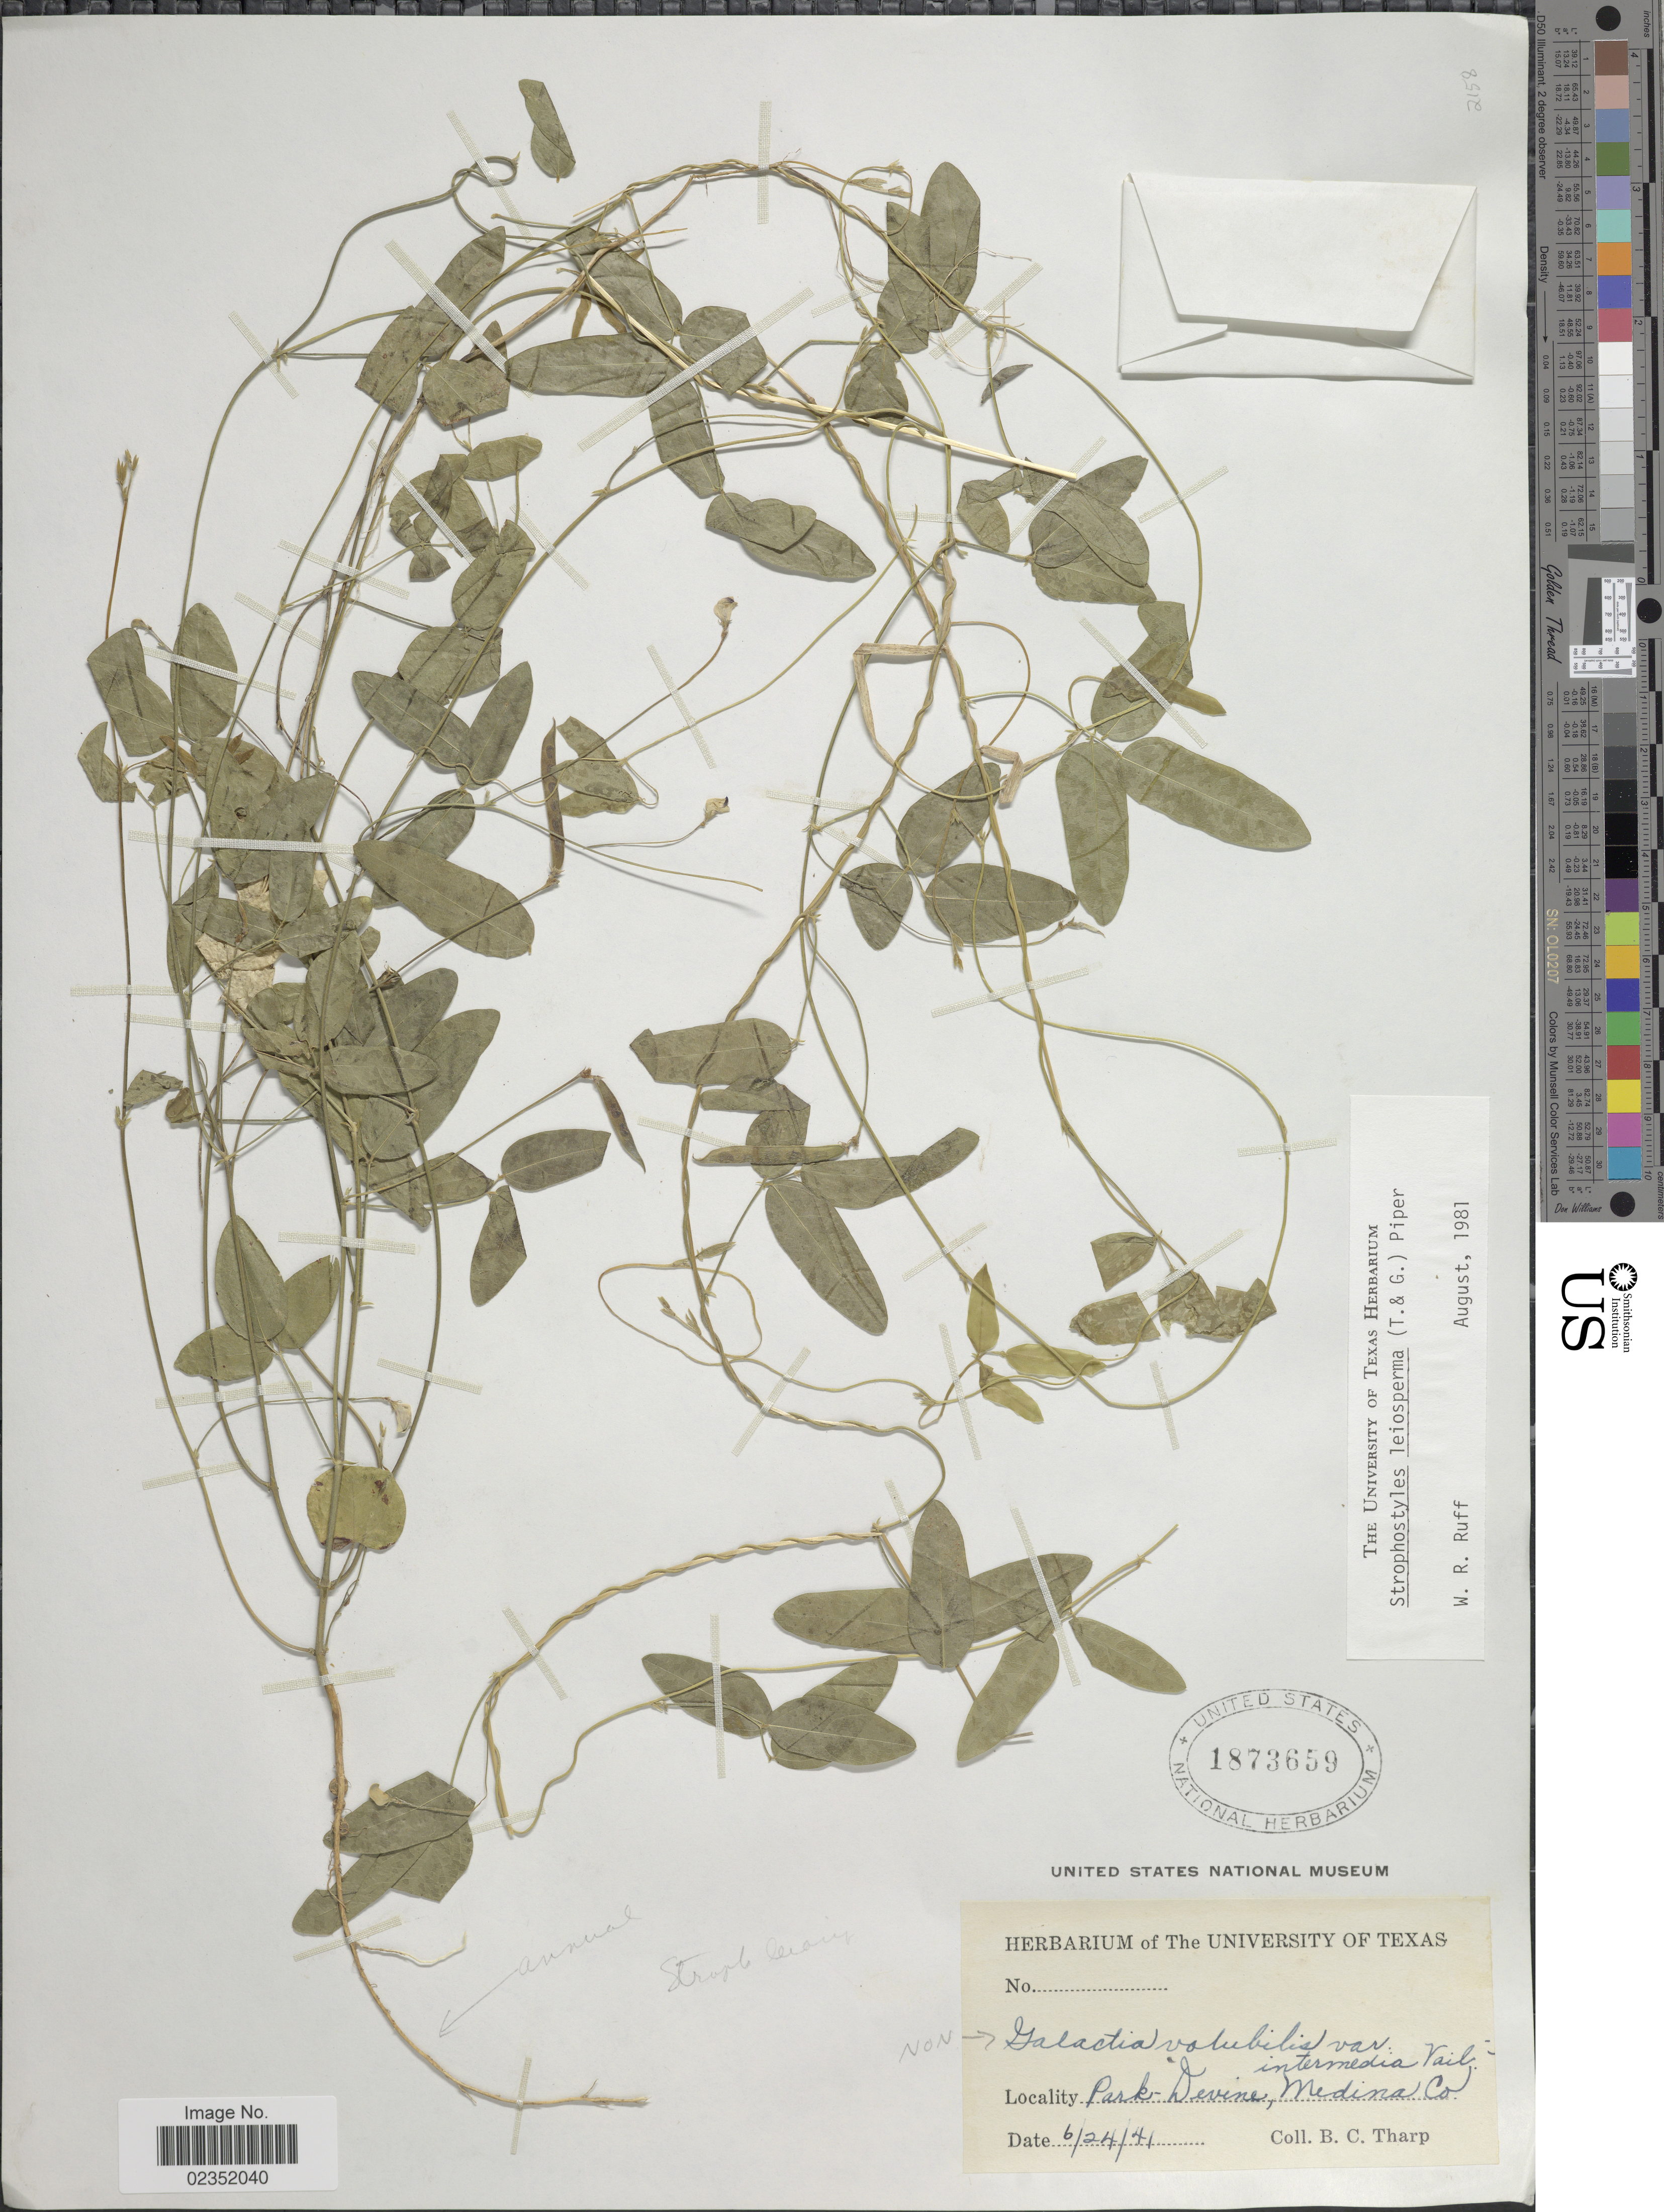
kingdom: Plantae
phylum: Tracheophyta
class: Magnoliopsida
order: Fabales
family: Fabaceae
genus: Strophostyles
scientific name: Strophostyles leiosperma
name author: (Torr. & A. Gray) Piper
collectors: B. C. Tharp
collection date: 1941-06-24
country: United States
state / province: Texas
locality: Park-Devine, Medina Co.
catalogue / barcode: US 1873659